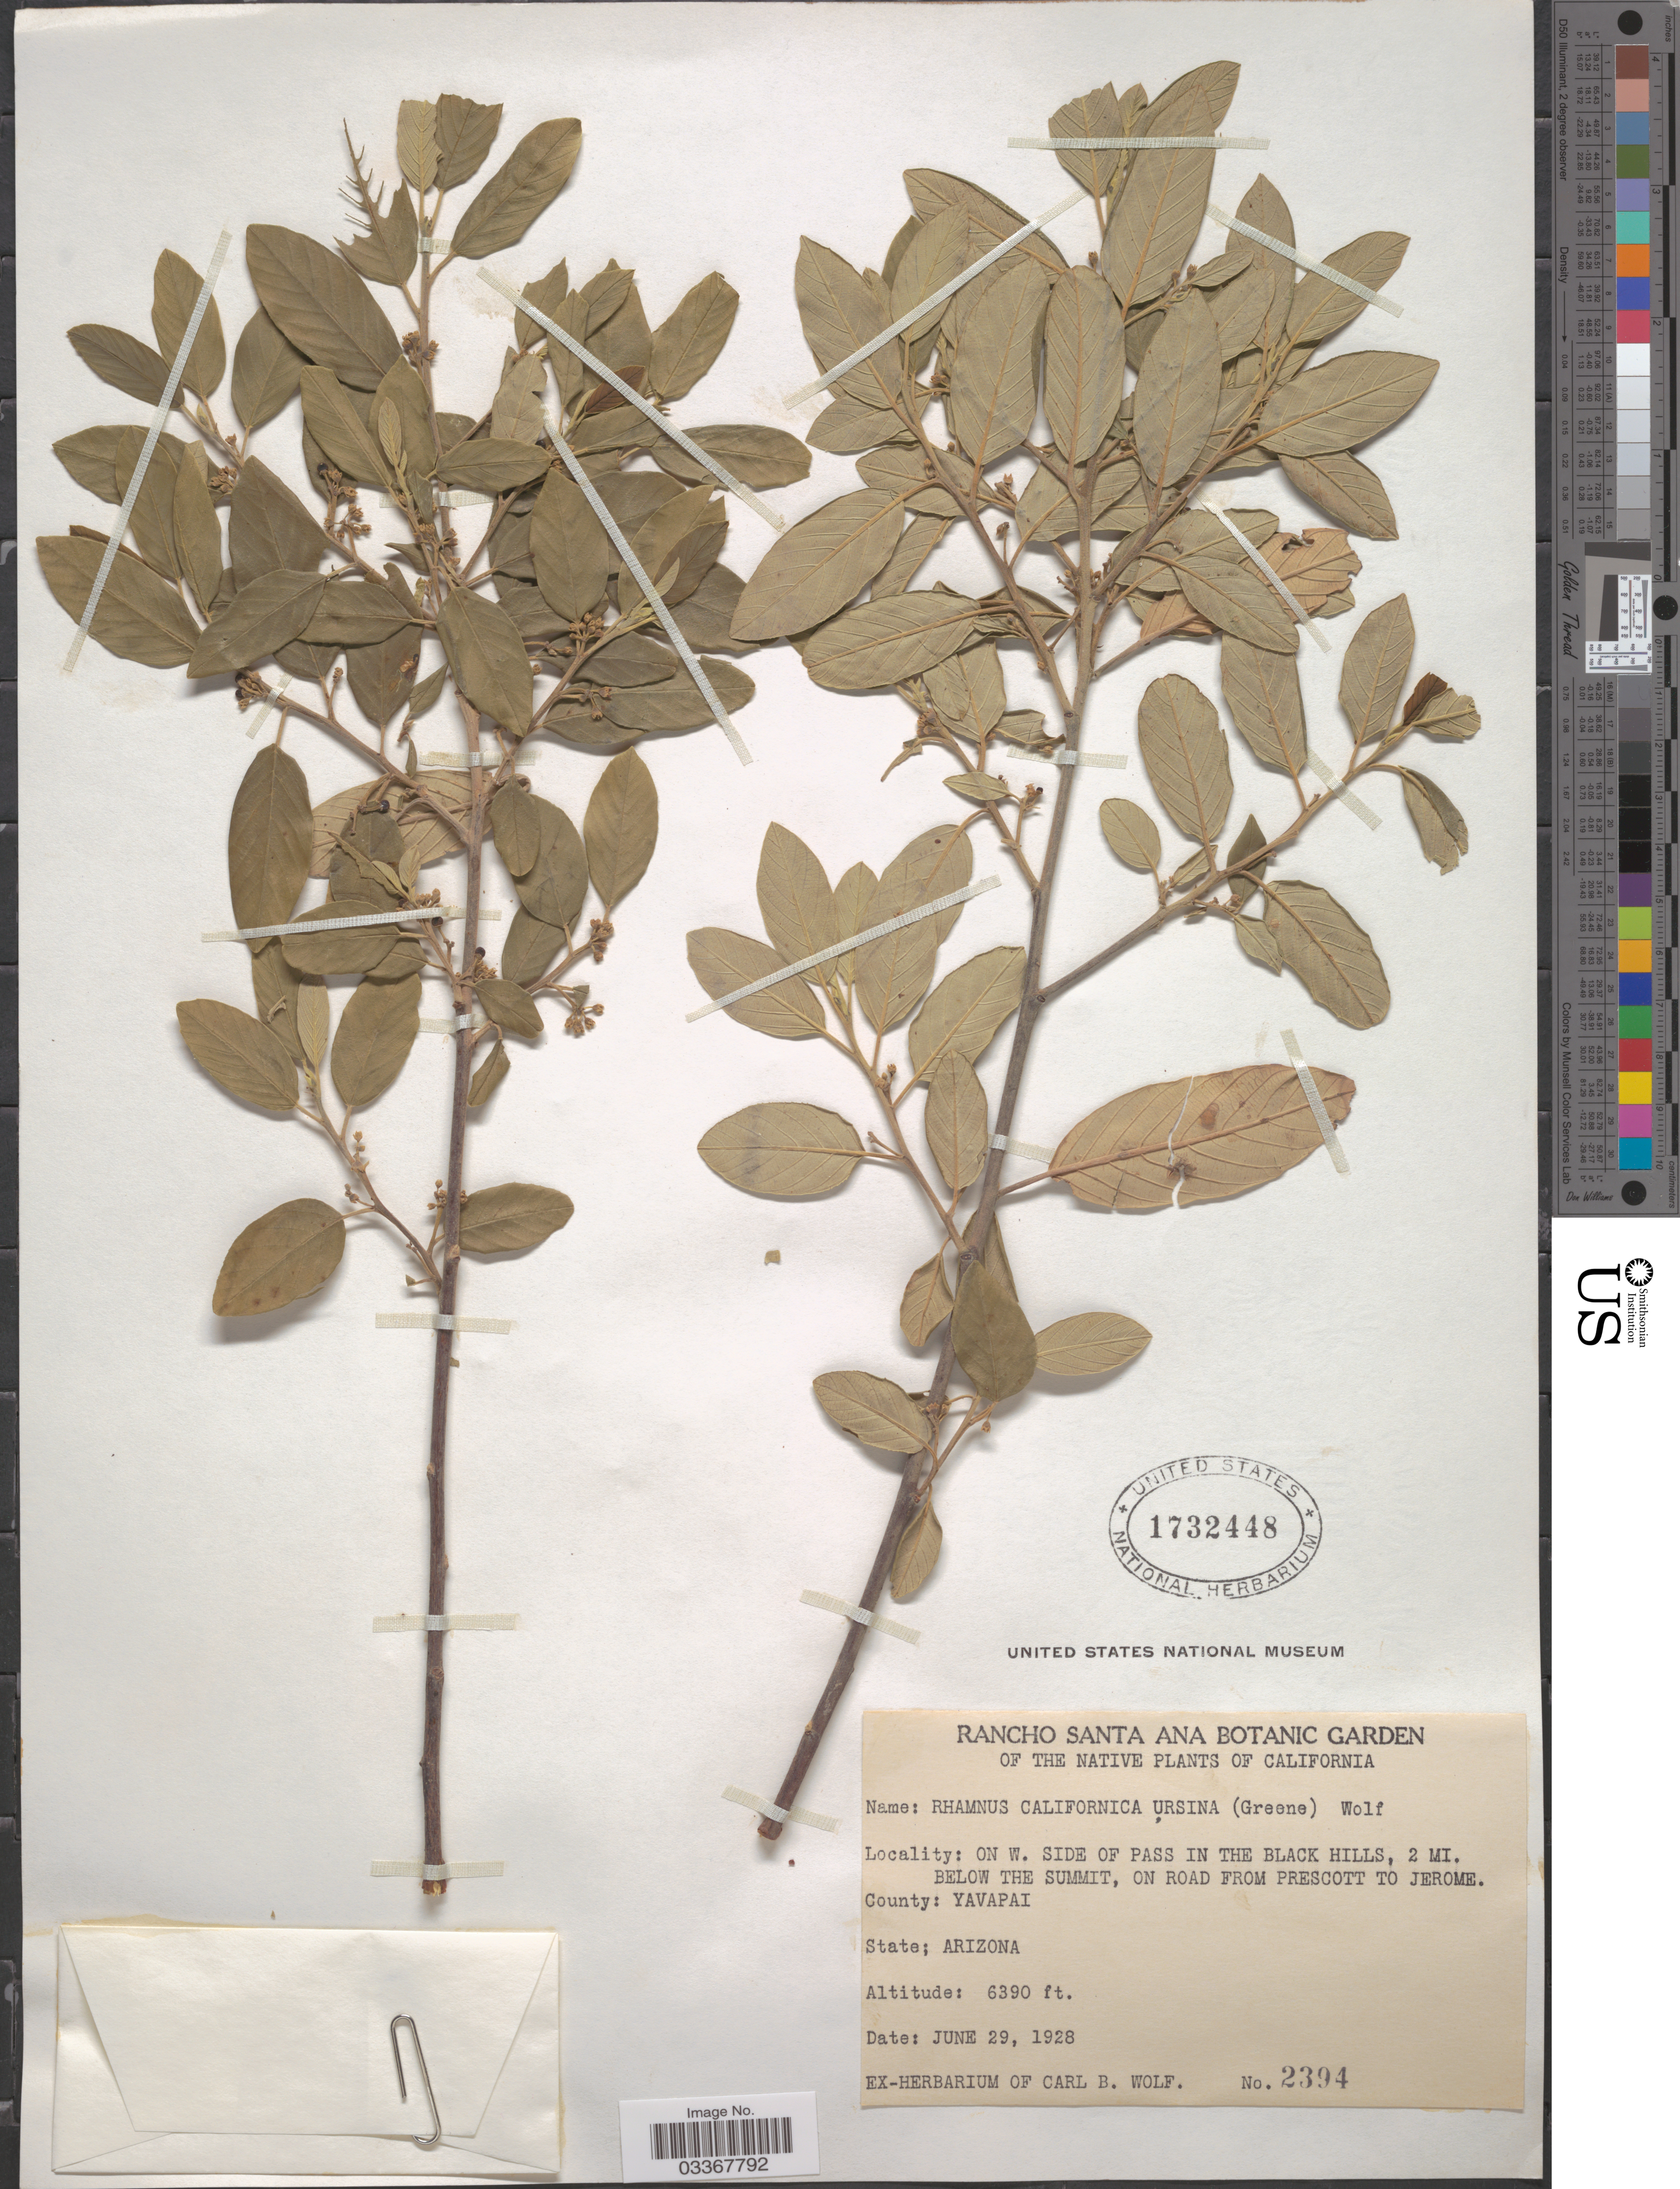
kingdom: Plantae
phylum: Tracheophyta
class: Magnoliopsida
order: Rosales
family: Rhamnaceae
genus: Frangula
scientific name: Frangula californica subsp. ursina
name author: (Greene) Kartesz & Gandhi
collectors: ex herb. Carl B. Wolf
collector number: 2394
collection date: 1928-06-29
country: United States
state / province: Arizona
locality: On W. side of pass in the Black Hills, 2 mi. below the summit, on road from Prescott to Jerome, County: Yavapai.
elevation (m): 1948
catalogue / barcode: US 1732448